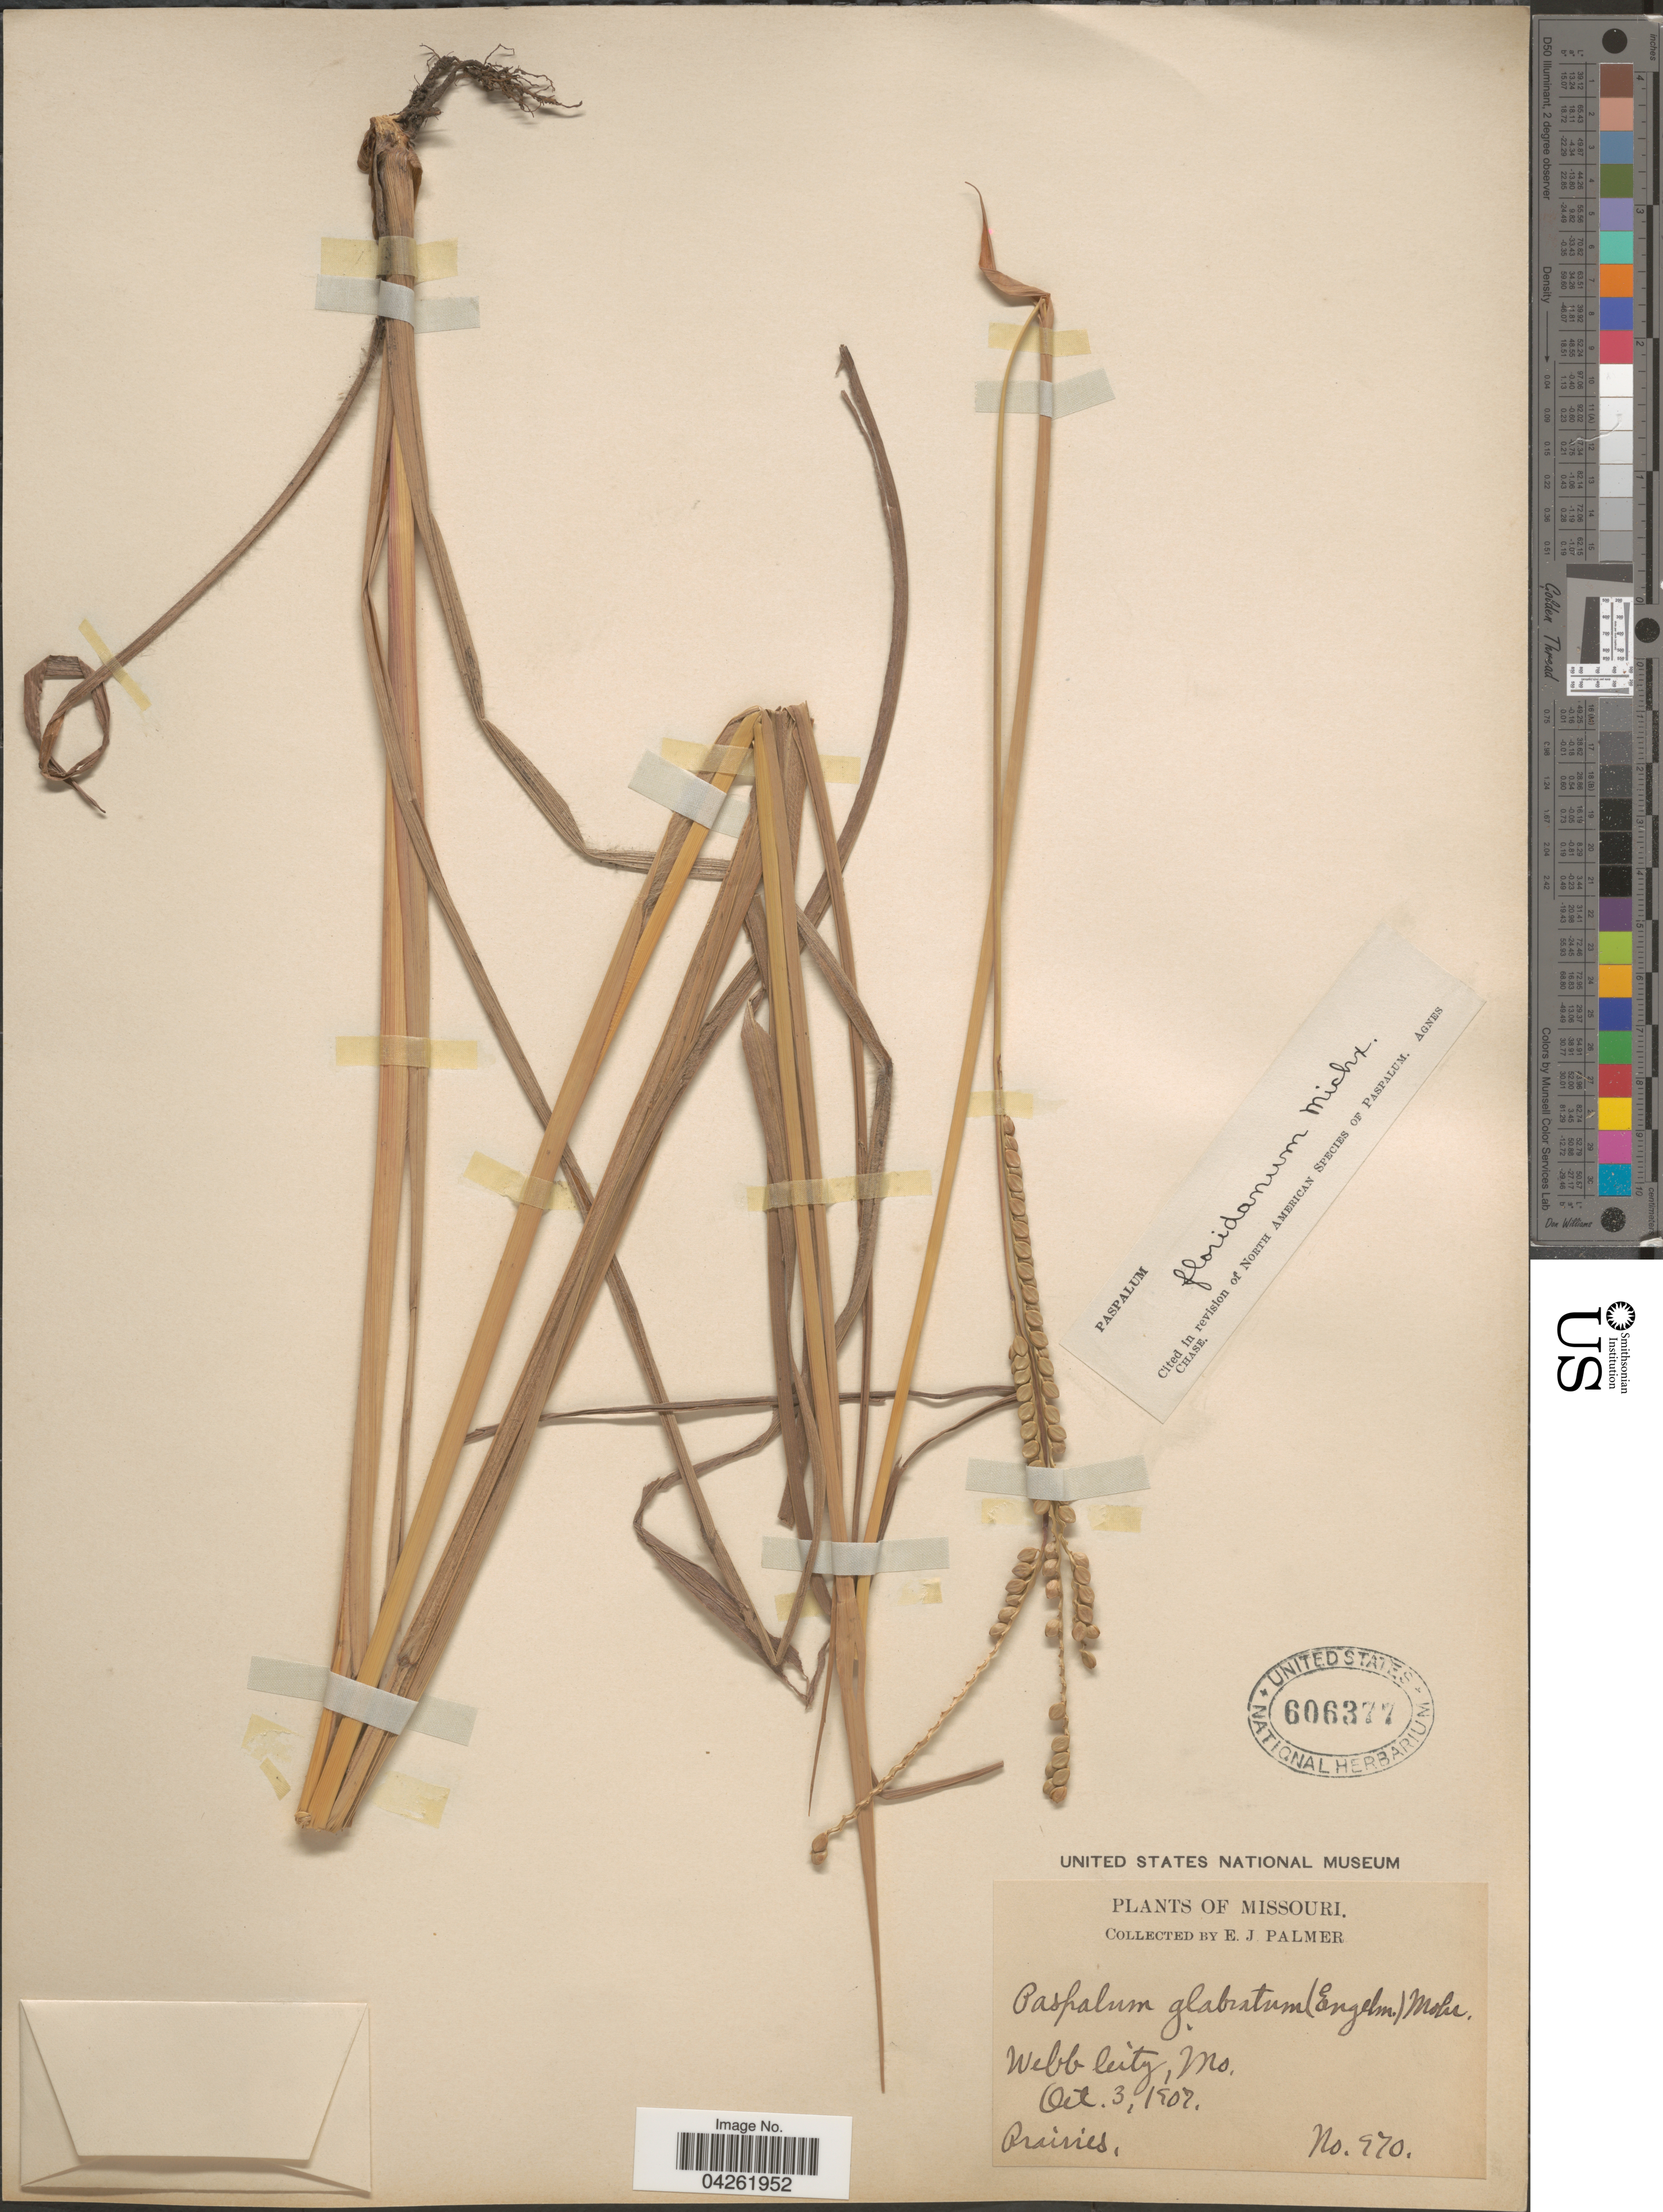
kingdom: Plantae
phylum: Tracheophyta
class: Liliopsida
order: Poales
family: Poaceae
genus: Paspalum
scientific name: Paspalum floridanum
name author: Michx.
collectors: E. J. Palmer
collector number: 970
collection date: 1907-10-03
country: United States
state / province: Missouri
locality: Webb City.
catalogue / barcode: US 606377